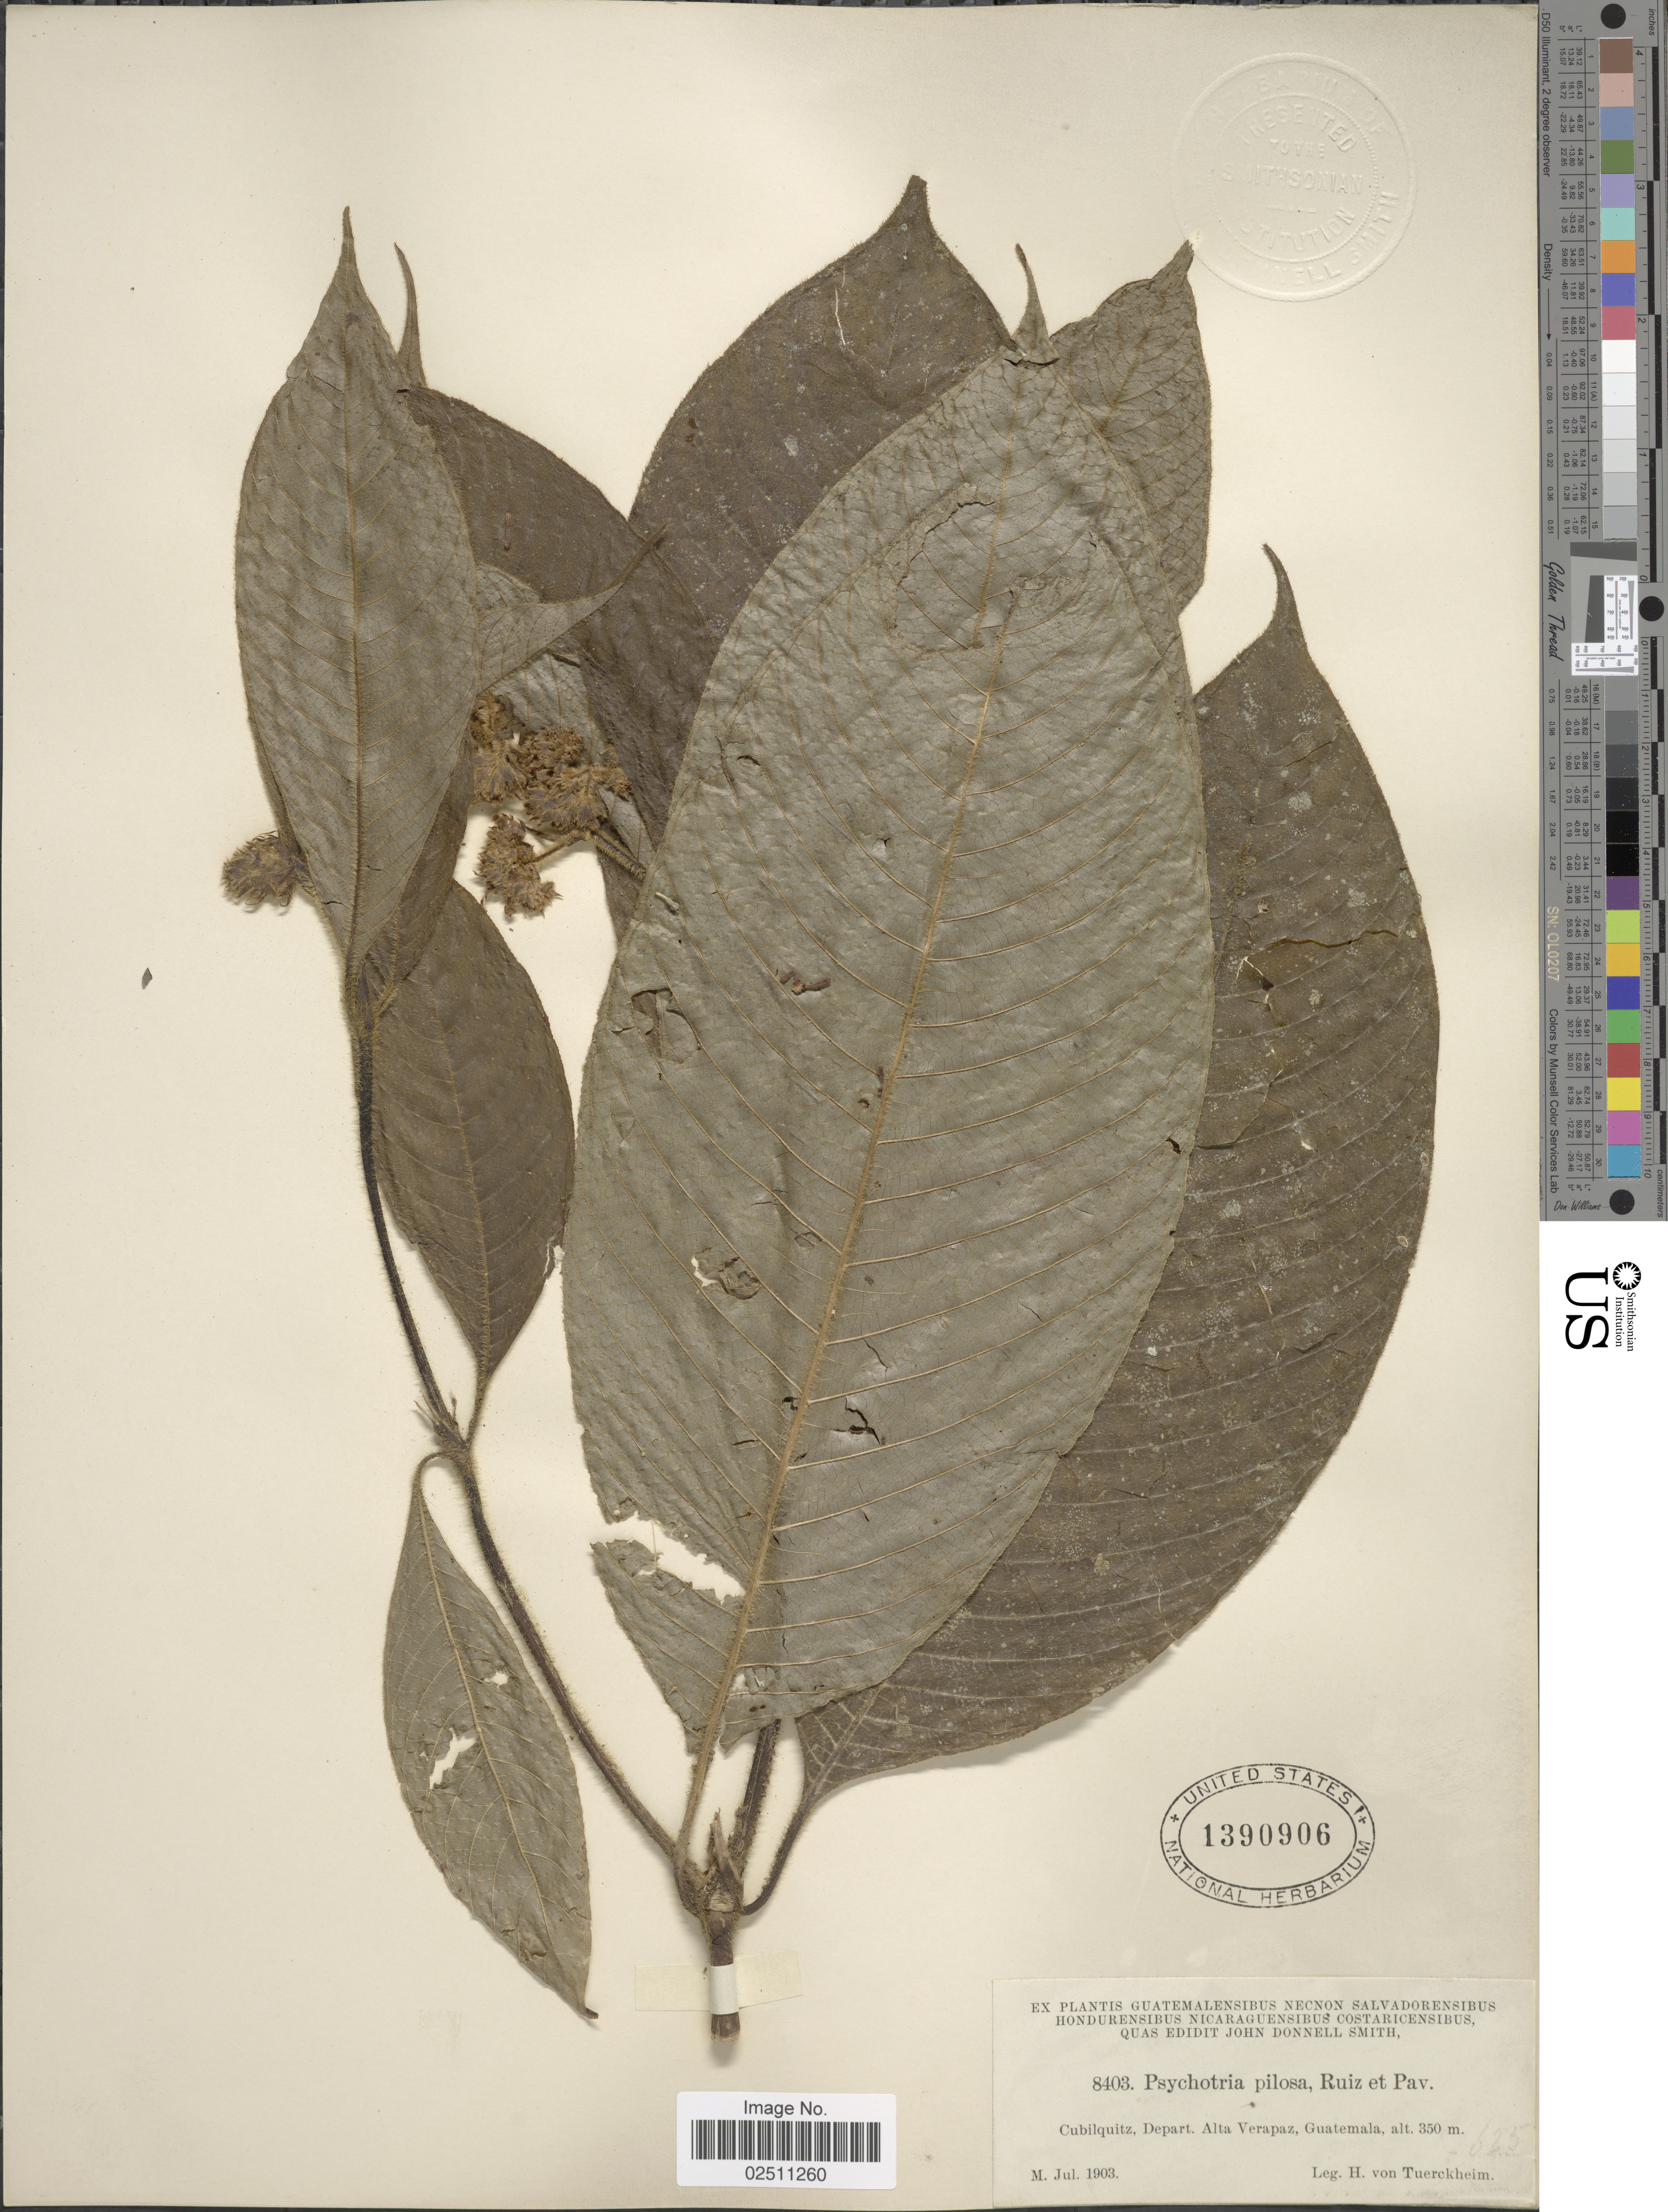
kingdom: Plantae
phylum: Tracheophyta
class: Magnoliopsida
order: Gentianales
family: Rubiaceae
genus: Psychotria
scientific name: Psychotria pilosa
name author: Ruiz & Pav.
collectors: H. von Türckheim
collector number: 8403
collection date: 1903-07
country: Guatemala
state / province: Alta Verapaz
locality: Cubilquitz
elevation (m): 350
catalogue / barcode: US 1390906